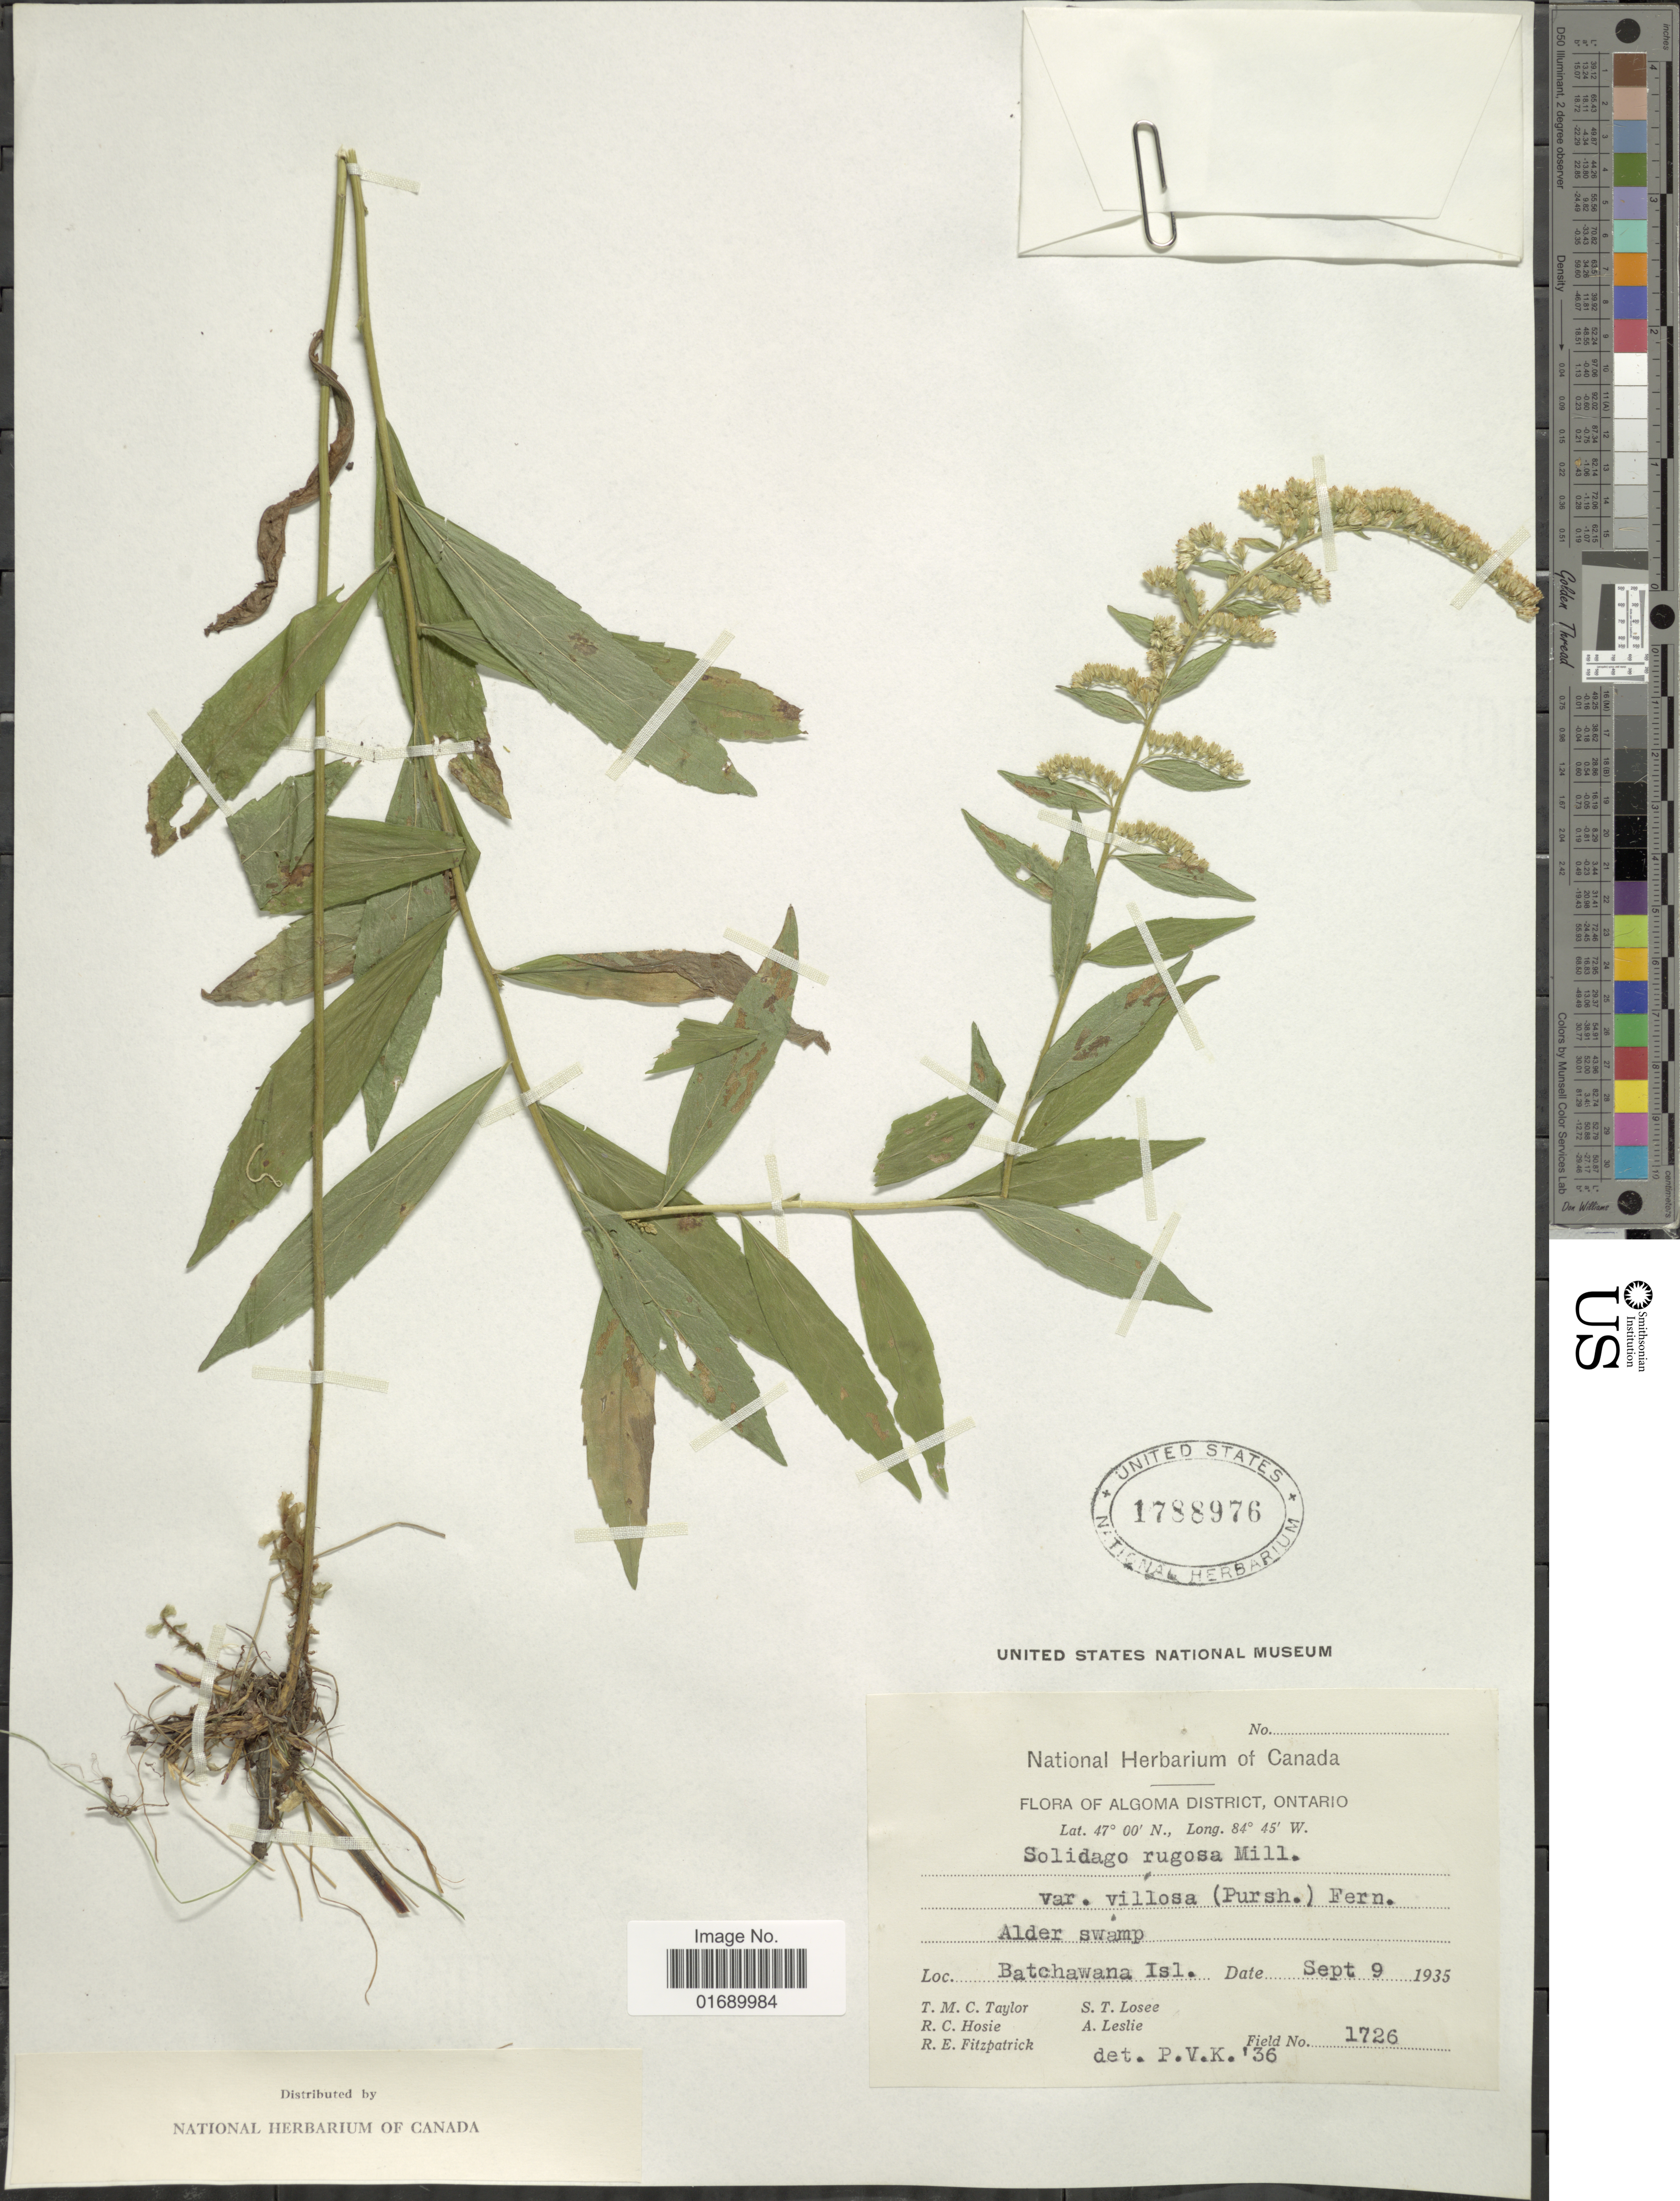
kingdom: Plantae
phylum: Tracheophyta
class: Magnoliopsida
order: Asterales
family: Asteraceae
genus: Solidago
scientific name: Solidago rugosa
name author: Mill.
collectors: T. M. C. Taylor, R. Hosie, R. Fitzpatrick, S. Losee & A. Leslie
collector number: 1726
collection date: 1935-09-09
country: Canada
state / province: Ontario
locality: Algoma District, Alder swamp, Batchawana Isl.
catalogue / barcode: US 1788976